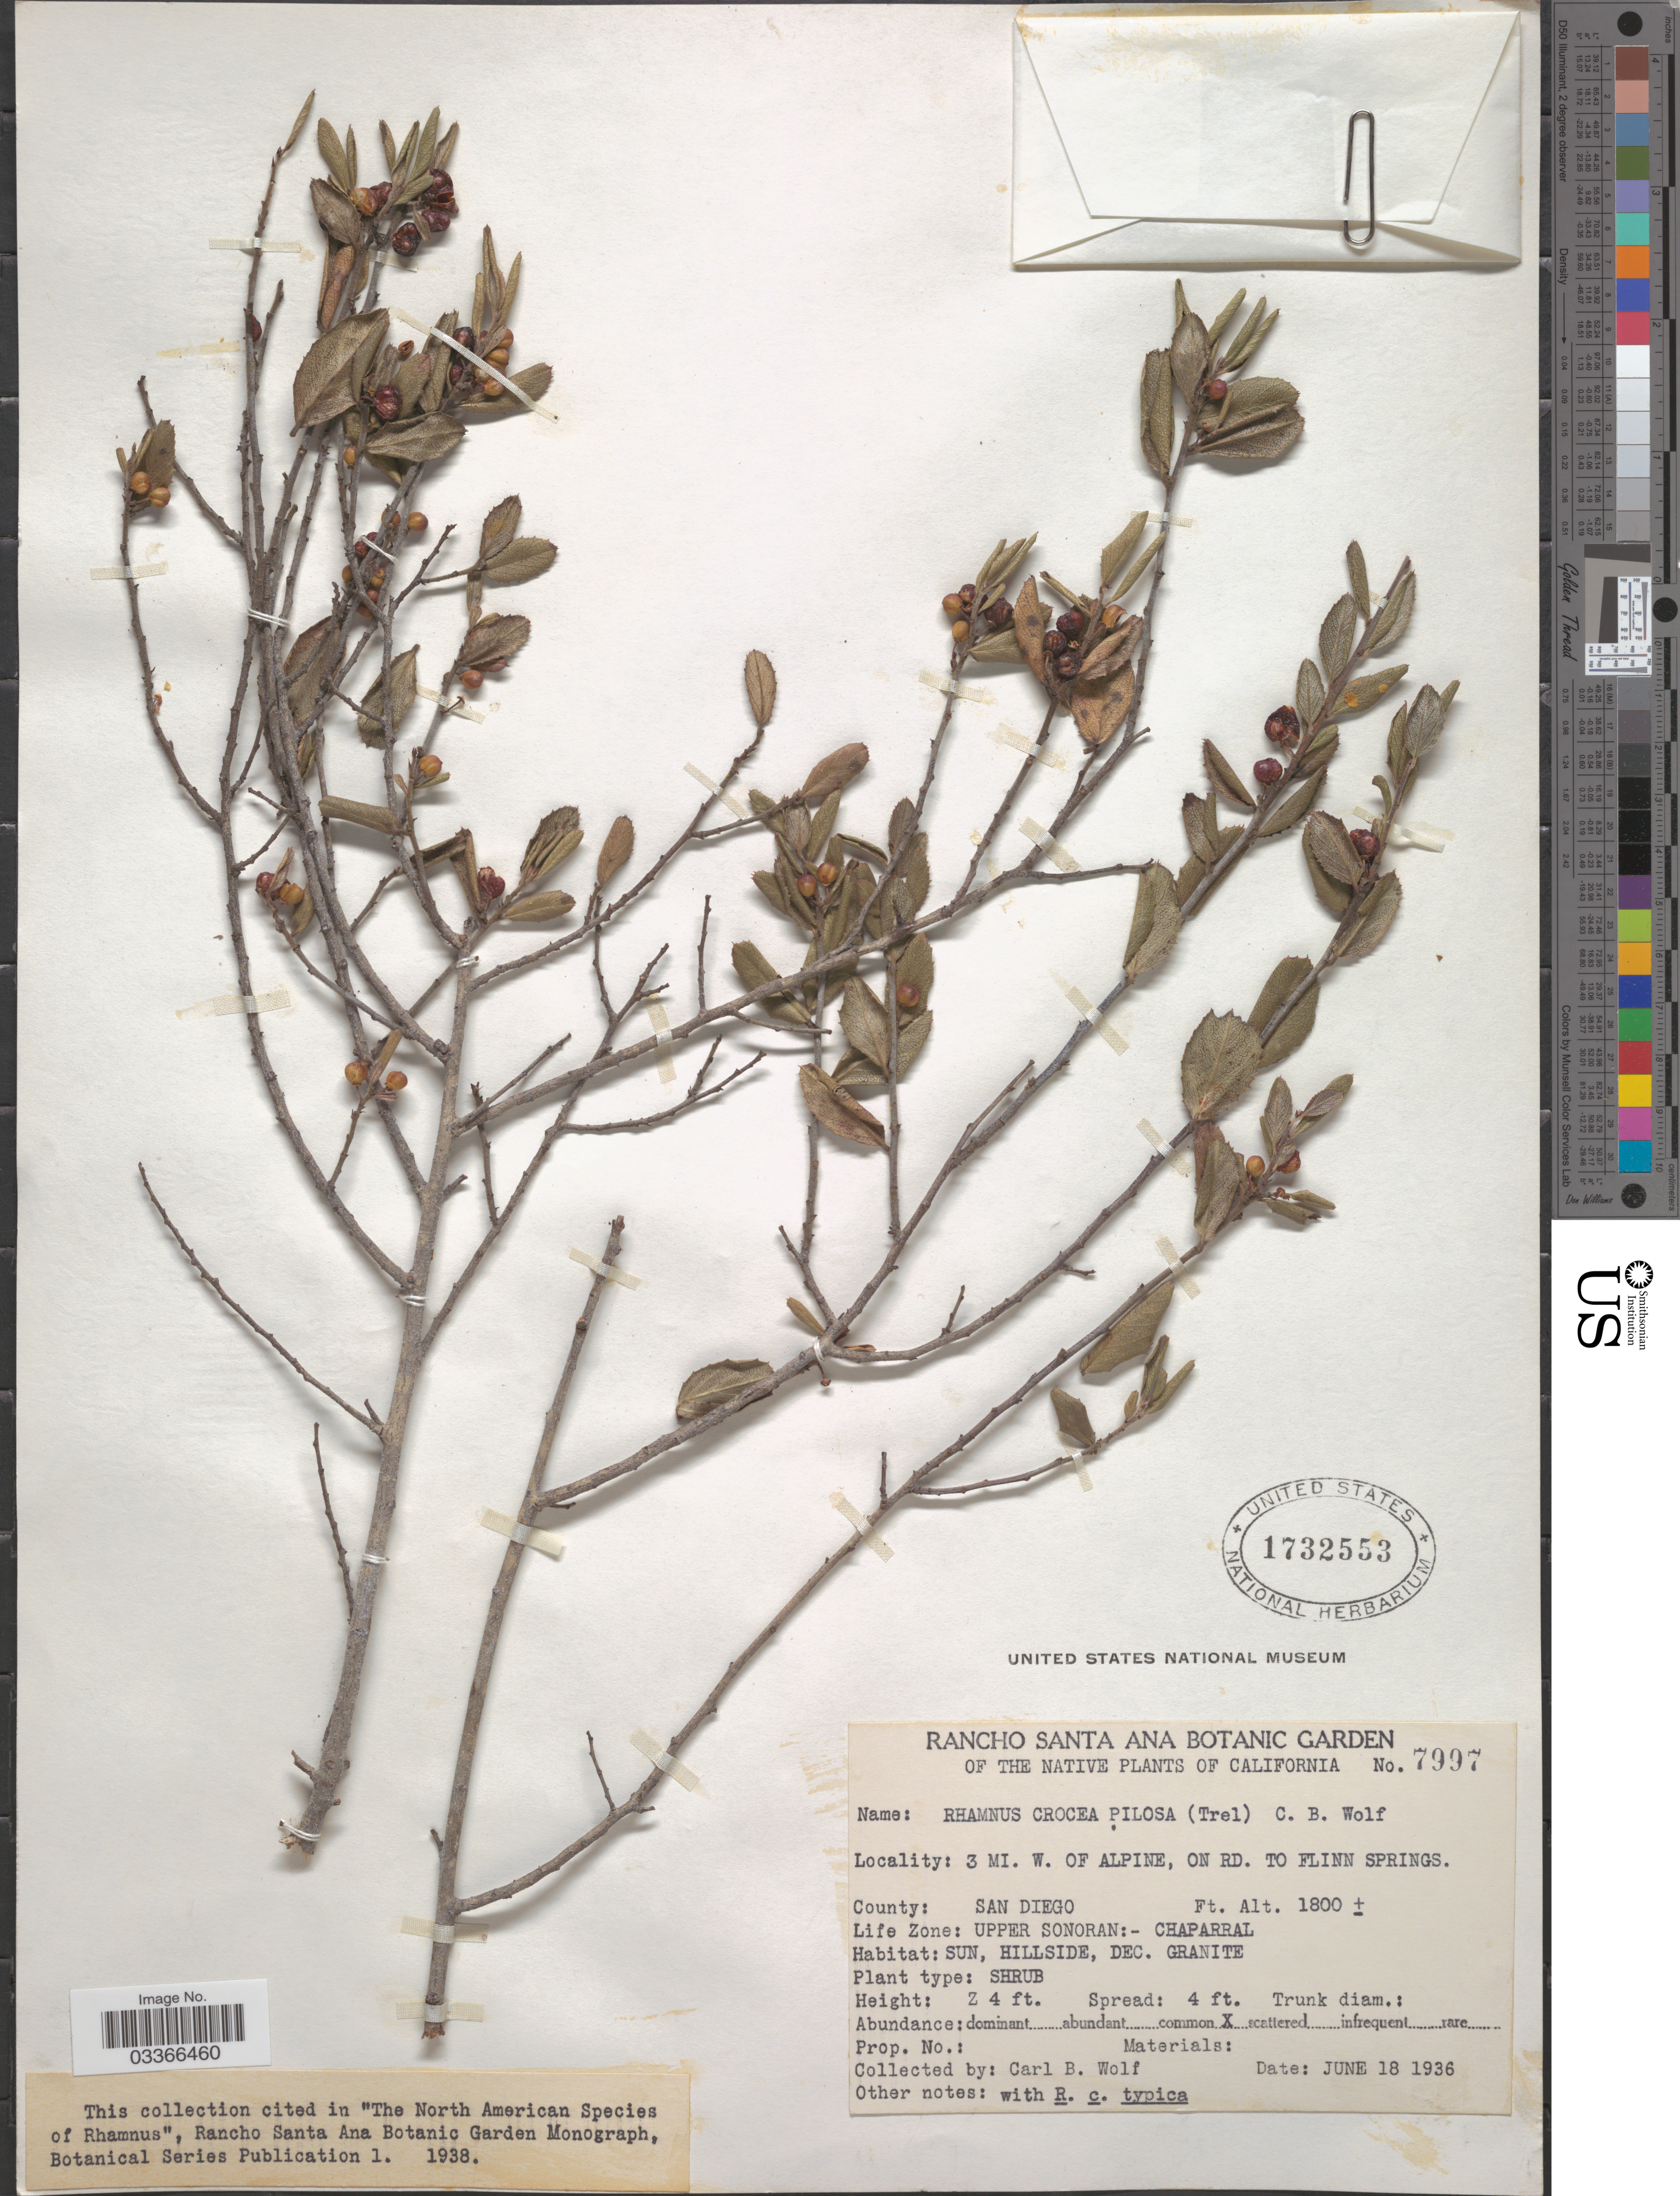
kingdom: Plantae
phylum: Tracheophyta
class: Magnoliopsida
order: Rosales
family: Rhamnaceae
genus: Rhamnus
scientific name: Rhamnus crocea var. pilosa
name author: Trel. ex Curran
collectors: C. B. Wolf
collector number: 7997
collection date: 1936-06-18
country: United States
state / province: California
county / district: San Diego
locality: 3 mi. W. of Alpine, on rd. to Flinn Springs. County: San Diego. Life Zone: Upper Sonoran: - Chaparral.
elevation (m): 549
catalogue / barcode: US 1732553